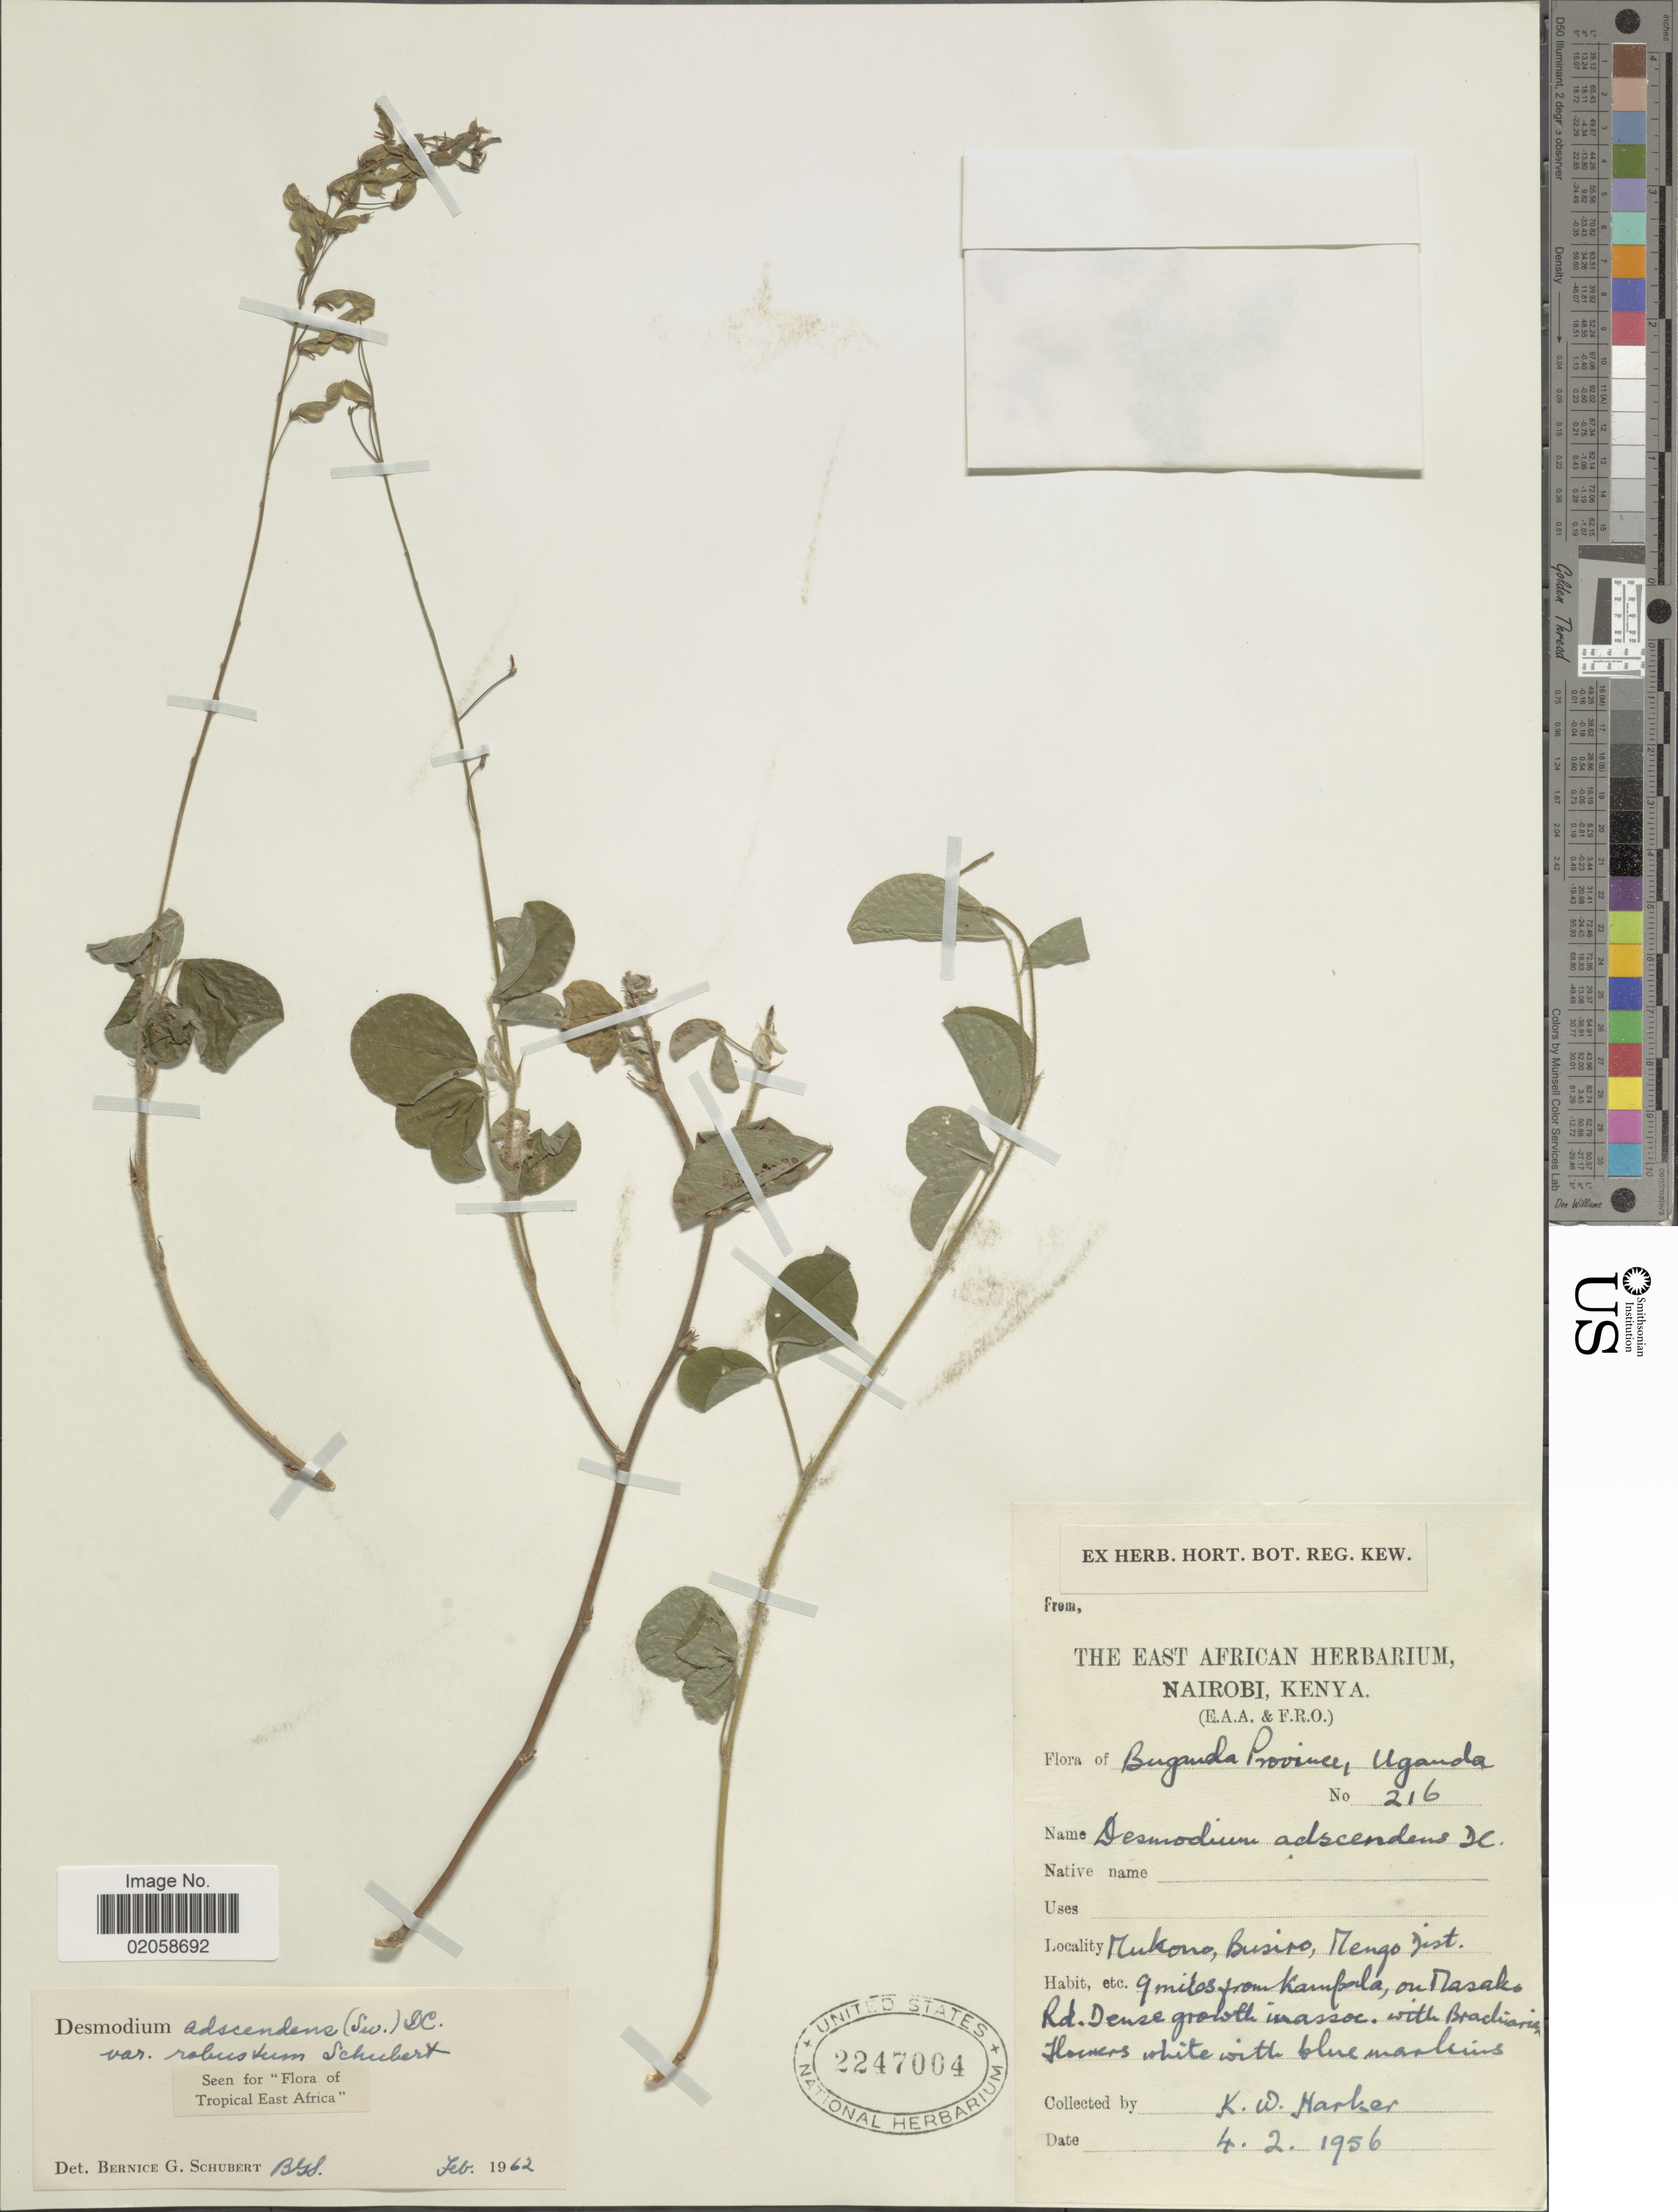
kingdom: Plantae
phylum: Tracheophyta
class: Magnoliopsida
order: Fabales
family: Fabaceae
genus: Grona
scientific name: Grona adscendens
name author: (Sw.) H. Ohashi & K. Ohashi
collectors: K. Harker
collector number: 216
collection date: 1956-02-04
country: Uganda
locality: Mukono, Busiro, Mengo Dist. 9 miles from Kampala, on Masaka Rd.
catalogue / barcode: US 2247004